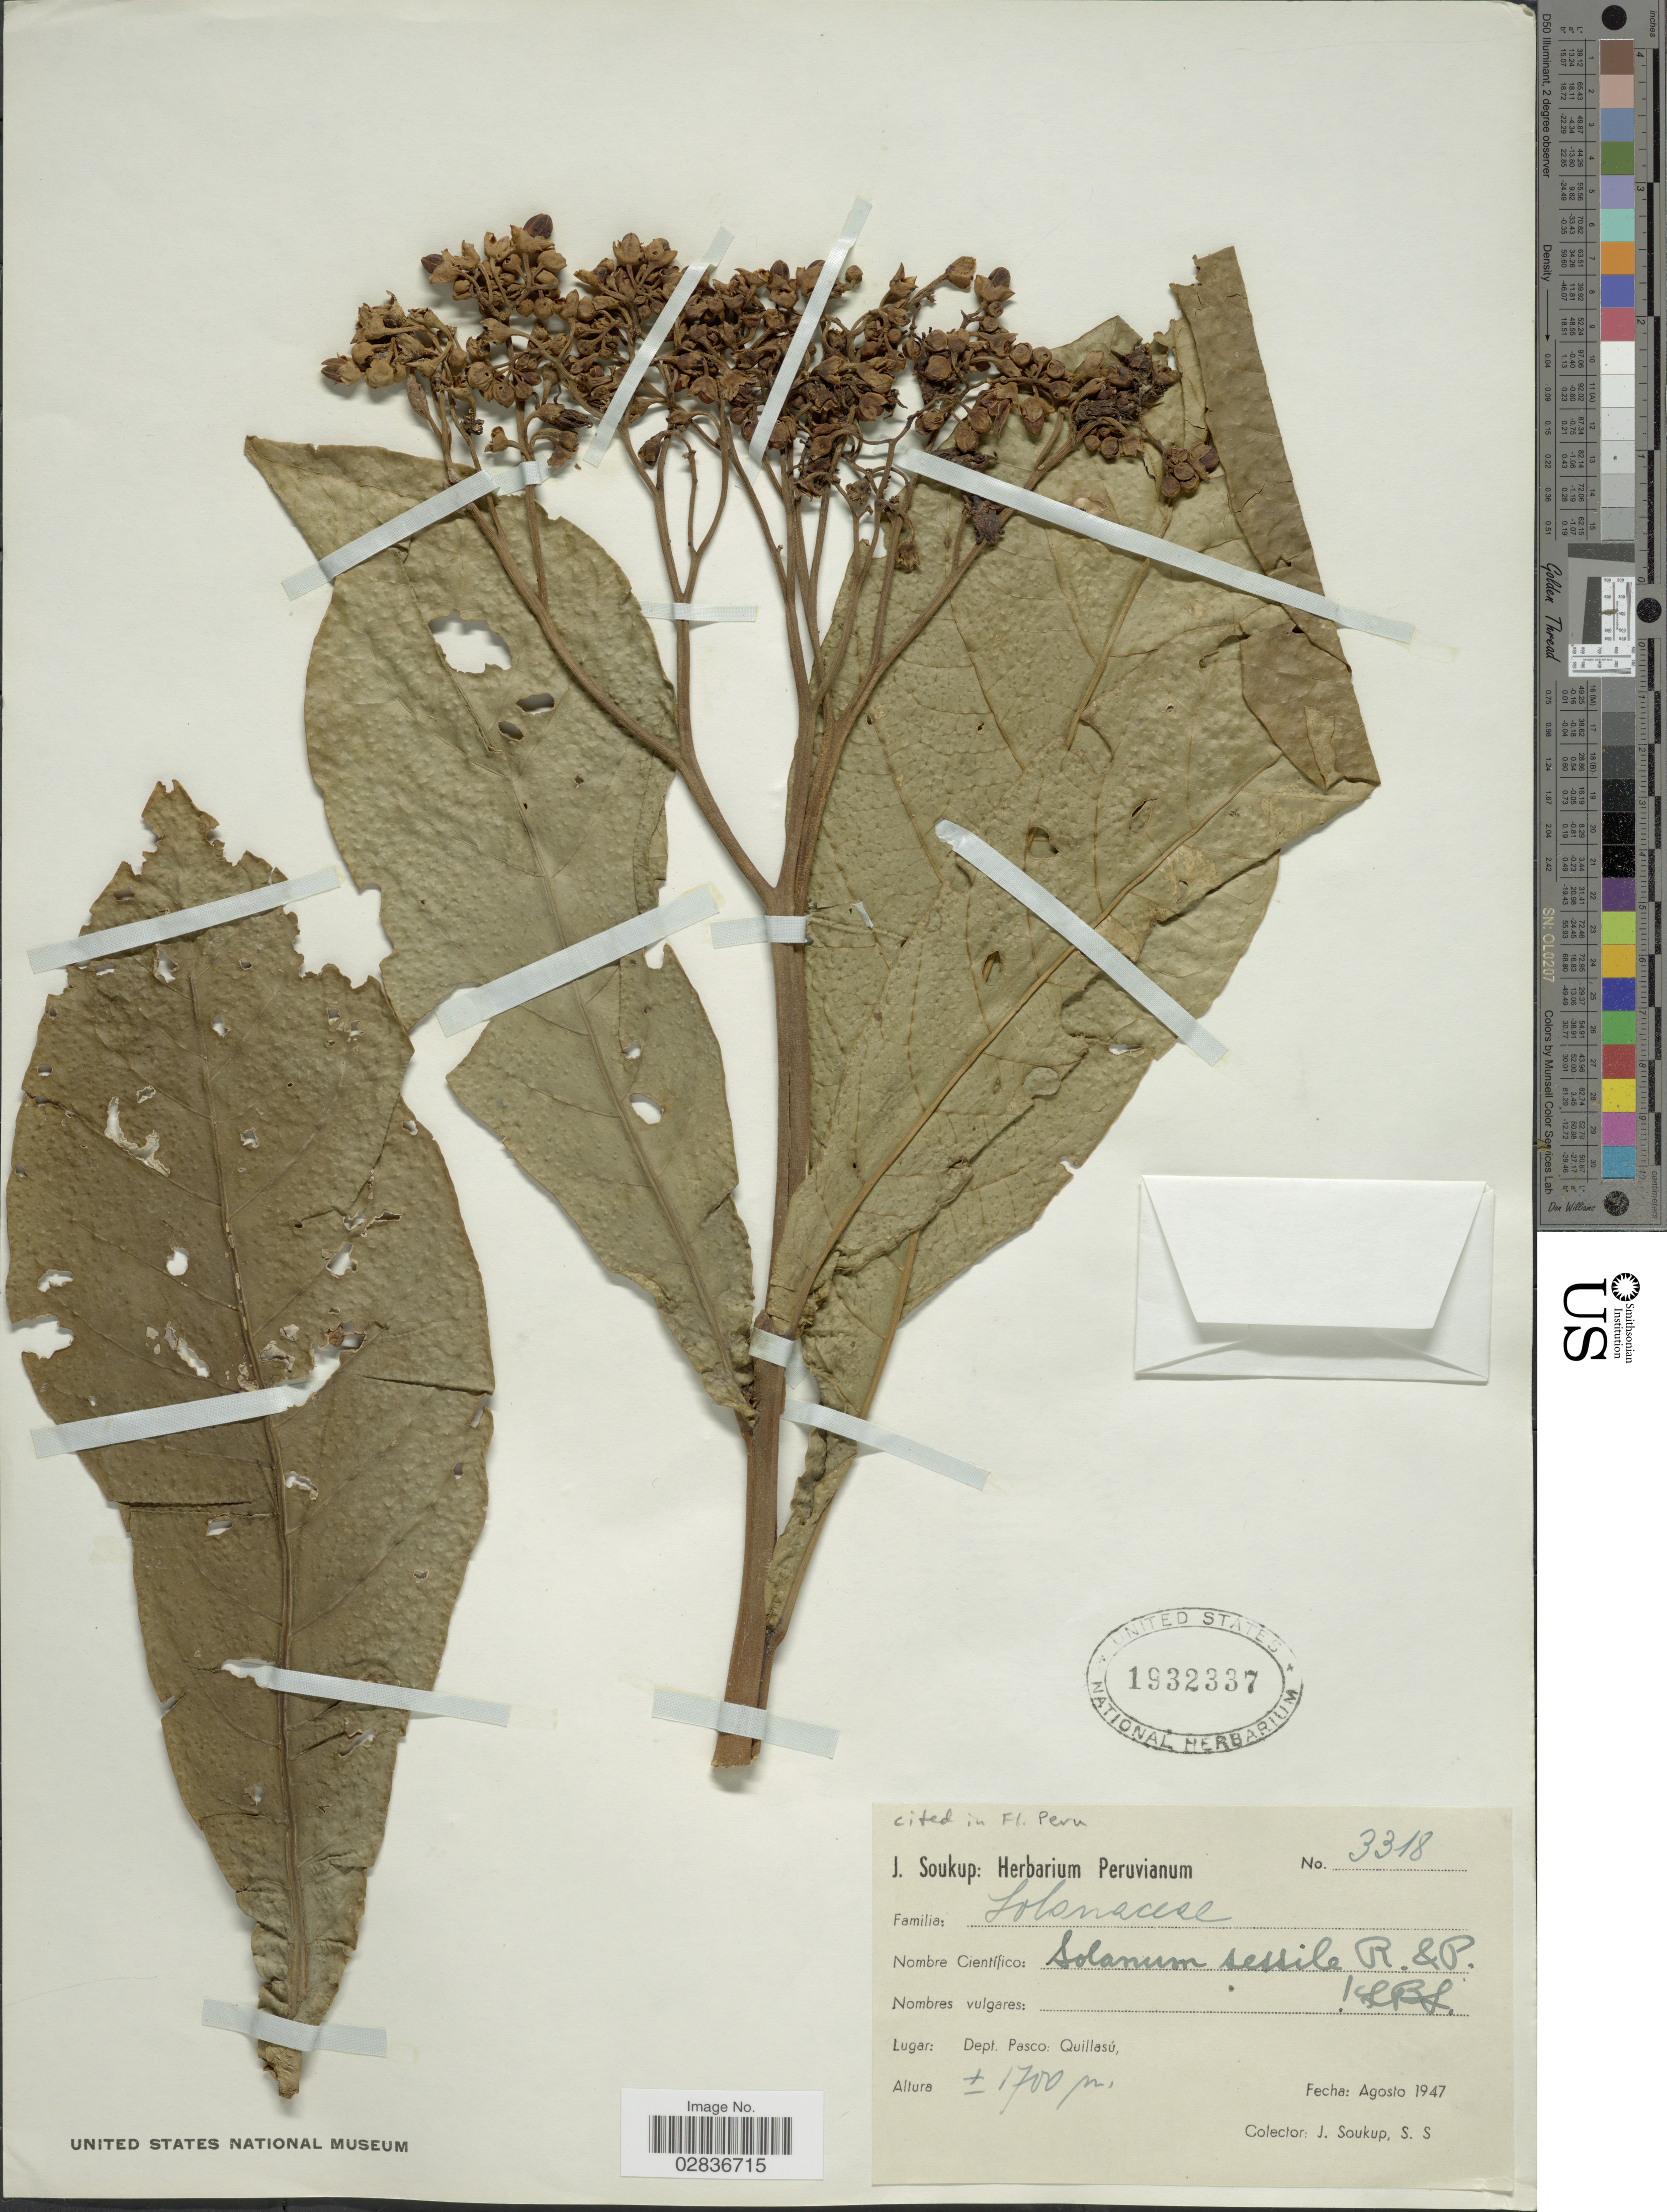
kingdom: Plantae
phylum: Tracheophyta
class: Magnoliopsida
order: Solanales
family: Solanaceae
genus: Solanum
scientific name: Solanum sessile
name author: Dunal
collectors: J. Soukup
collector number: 3318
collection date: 1947-08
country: Peru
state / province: Pasco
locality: Dept. Pasco: Quillasú.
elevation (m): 1700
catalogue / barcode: US 1932337